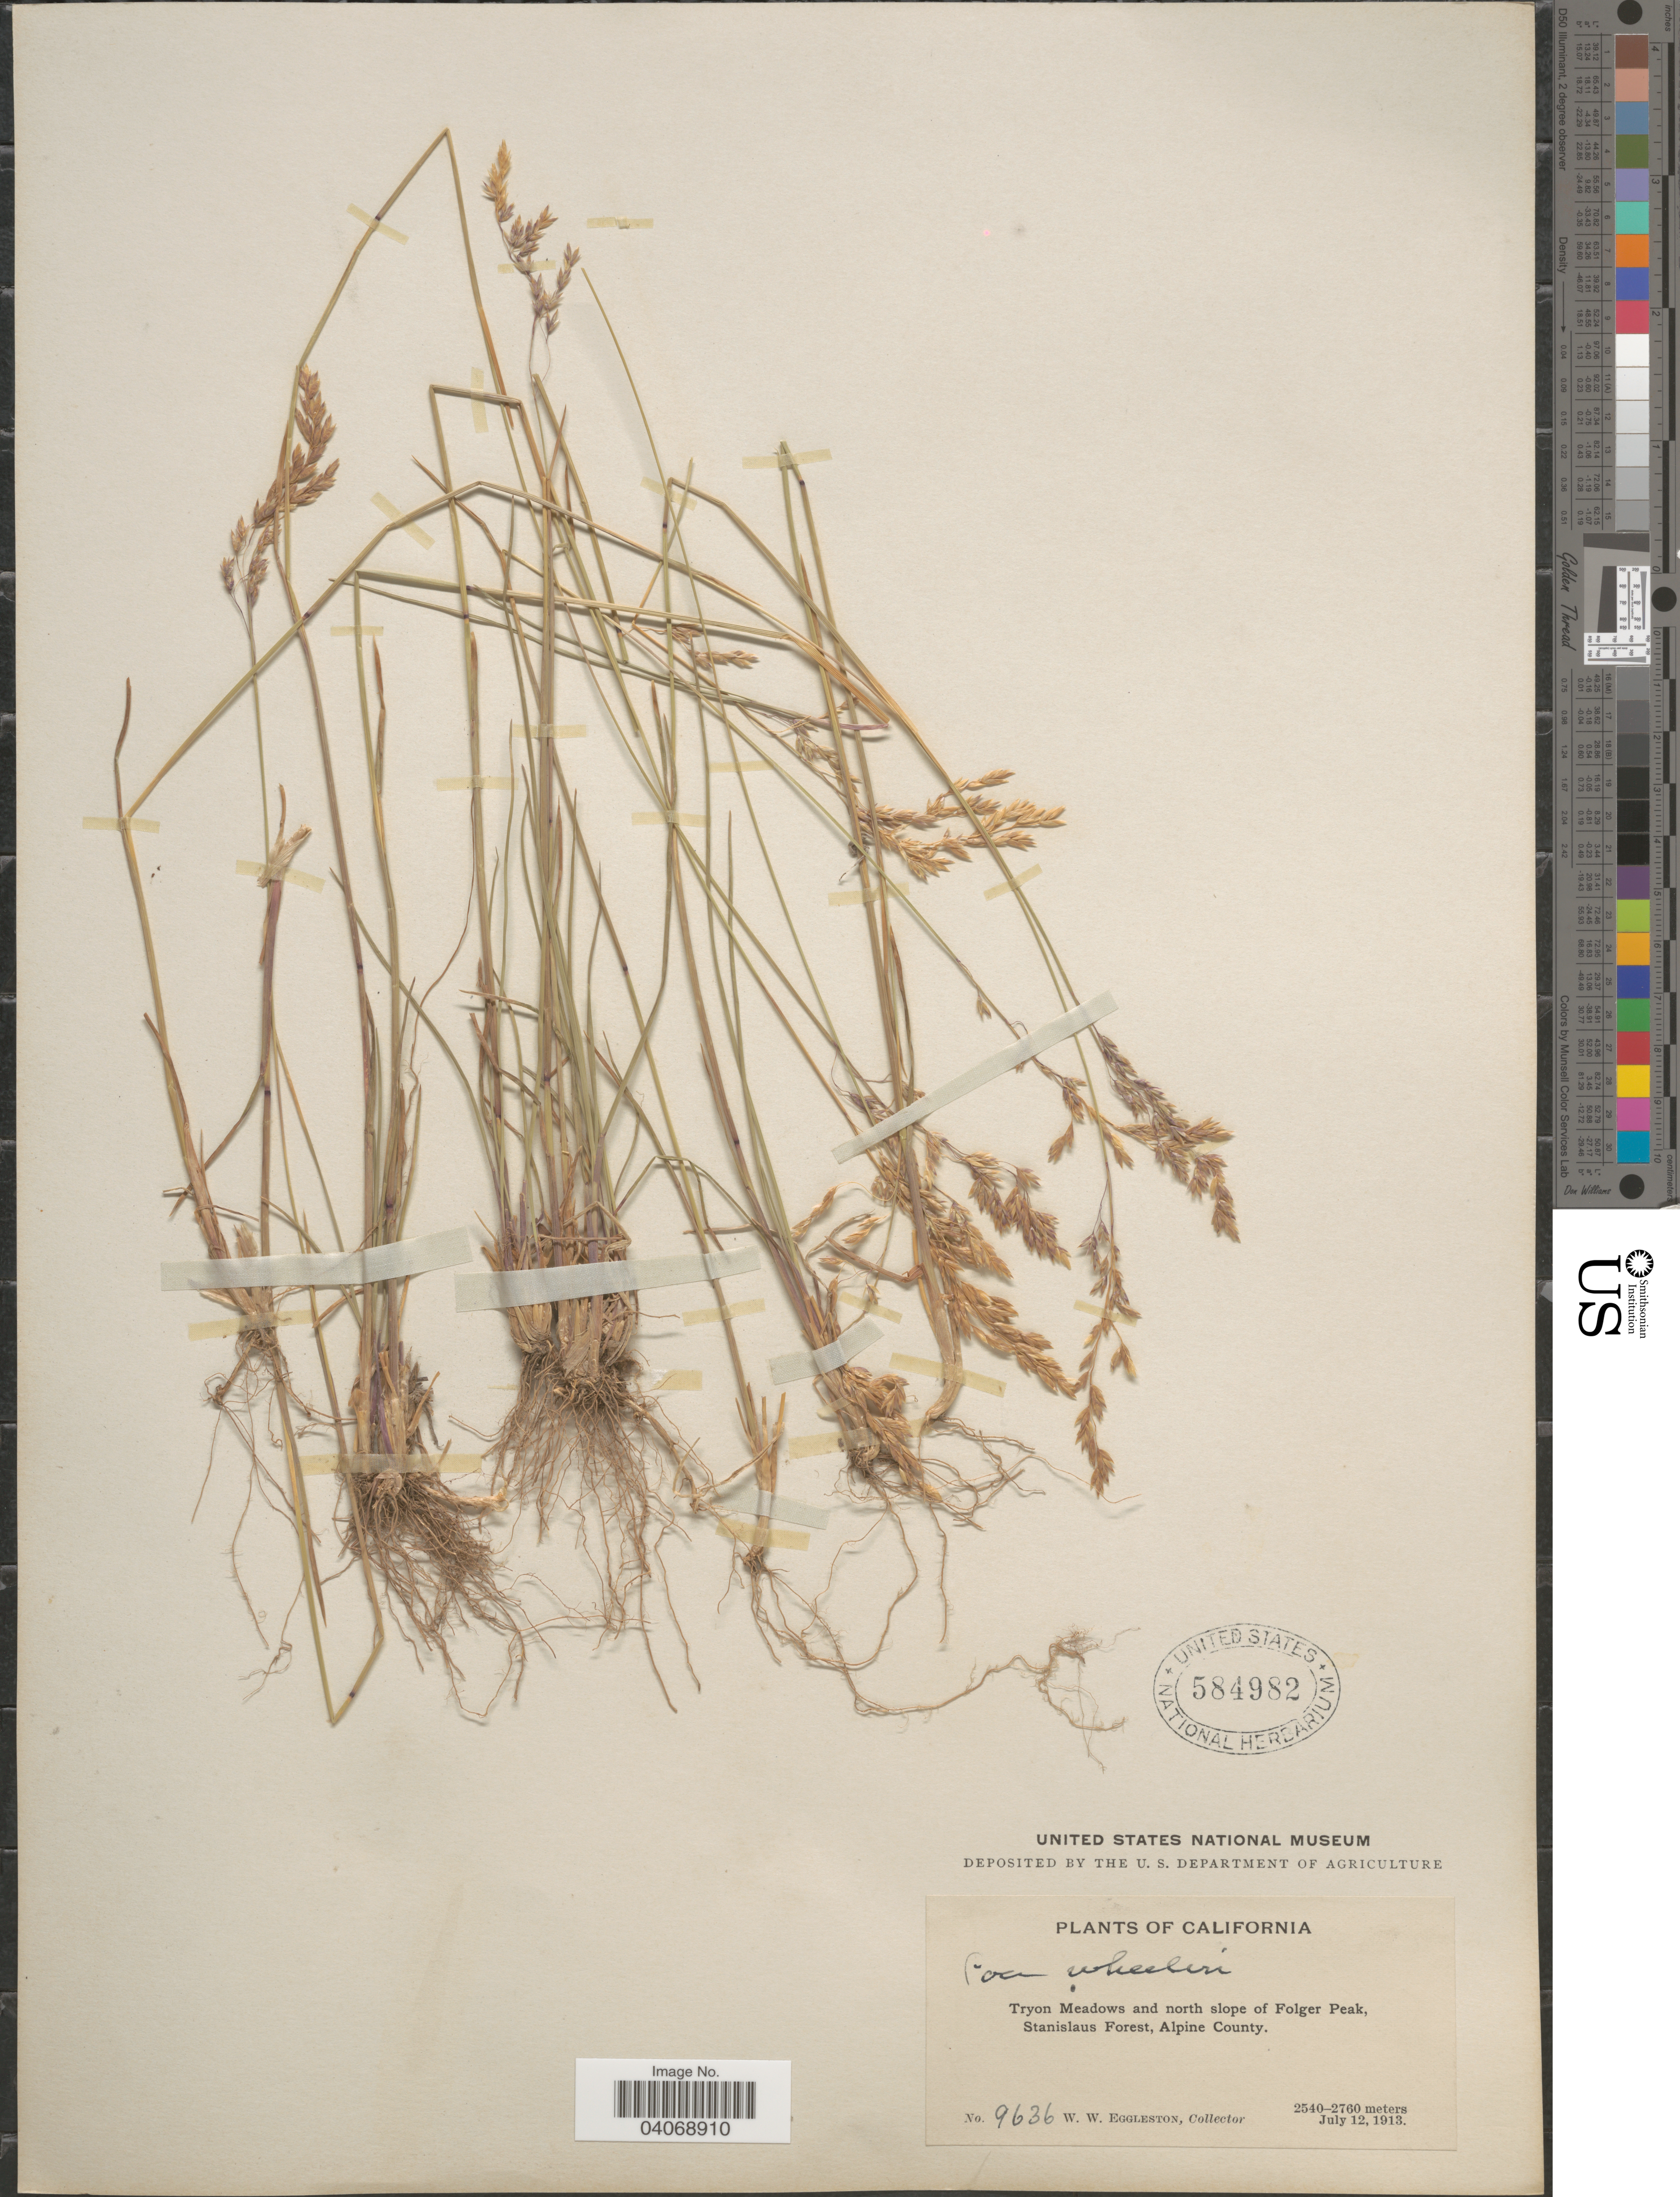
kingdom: Plantae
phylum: Tracheophyta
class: Liliopsida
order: Poales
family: Poaceae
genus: Poa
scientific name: Poa wheeleri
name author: Vasey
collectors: W. W. Eggleston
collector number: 9636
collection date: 1913-07-12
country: United States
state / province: California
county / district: Alpine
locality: Tryon Meadows and north slope of Folger Peak, Stanislaus Forest, Alpine County.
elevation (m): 2540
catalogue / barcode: US 584982